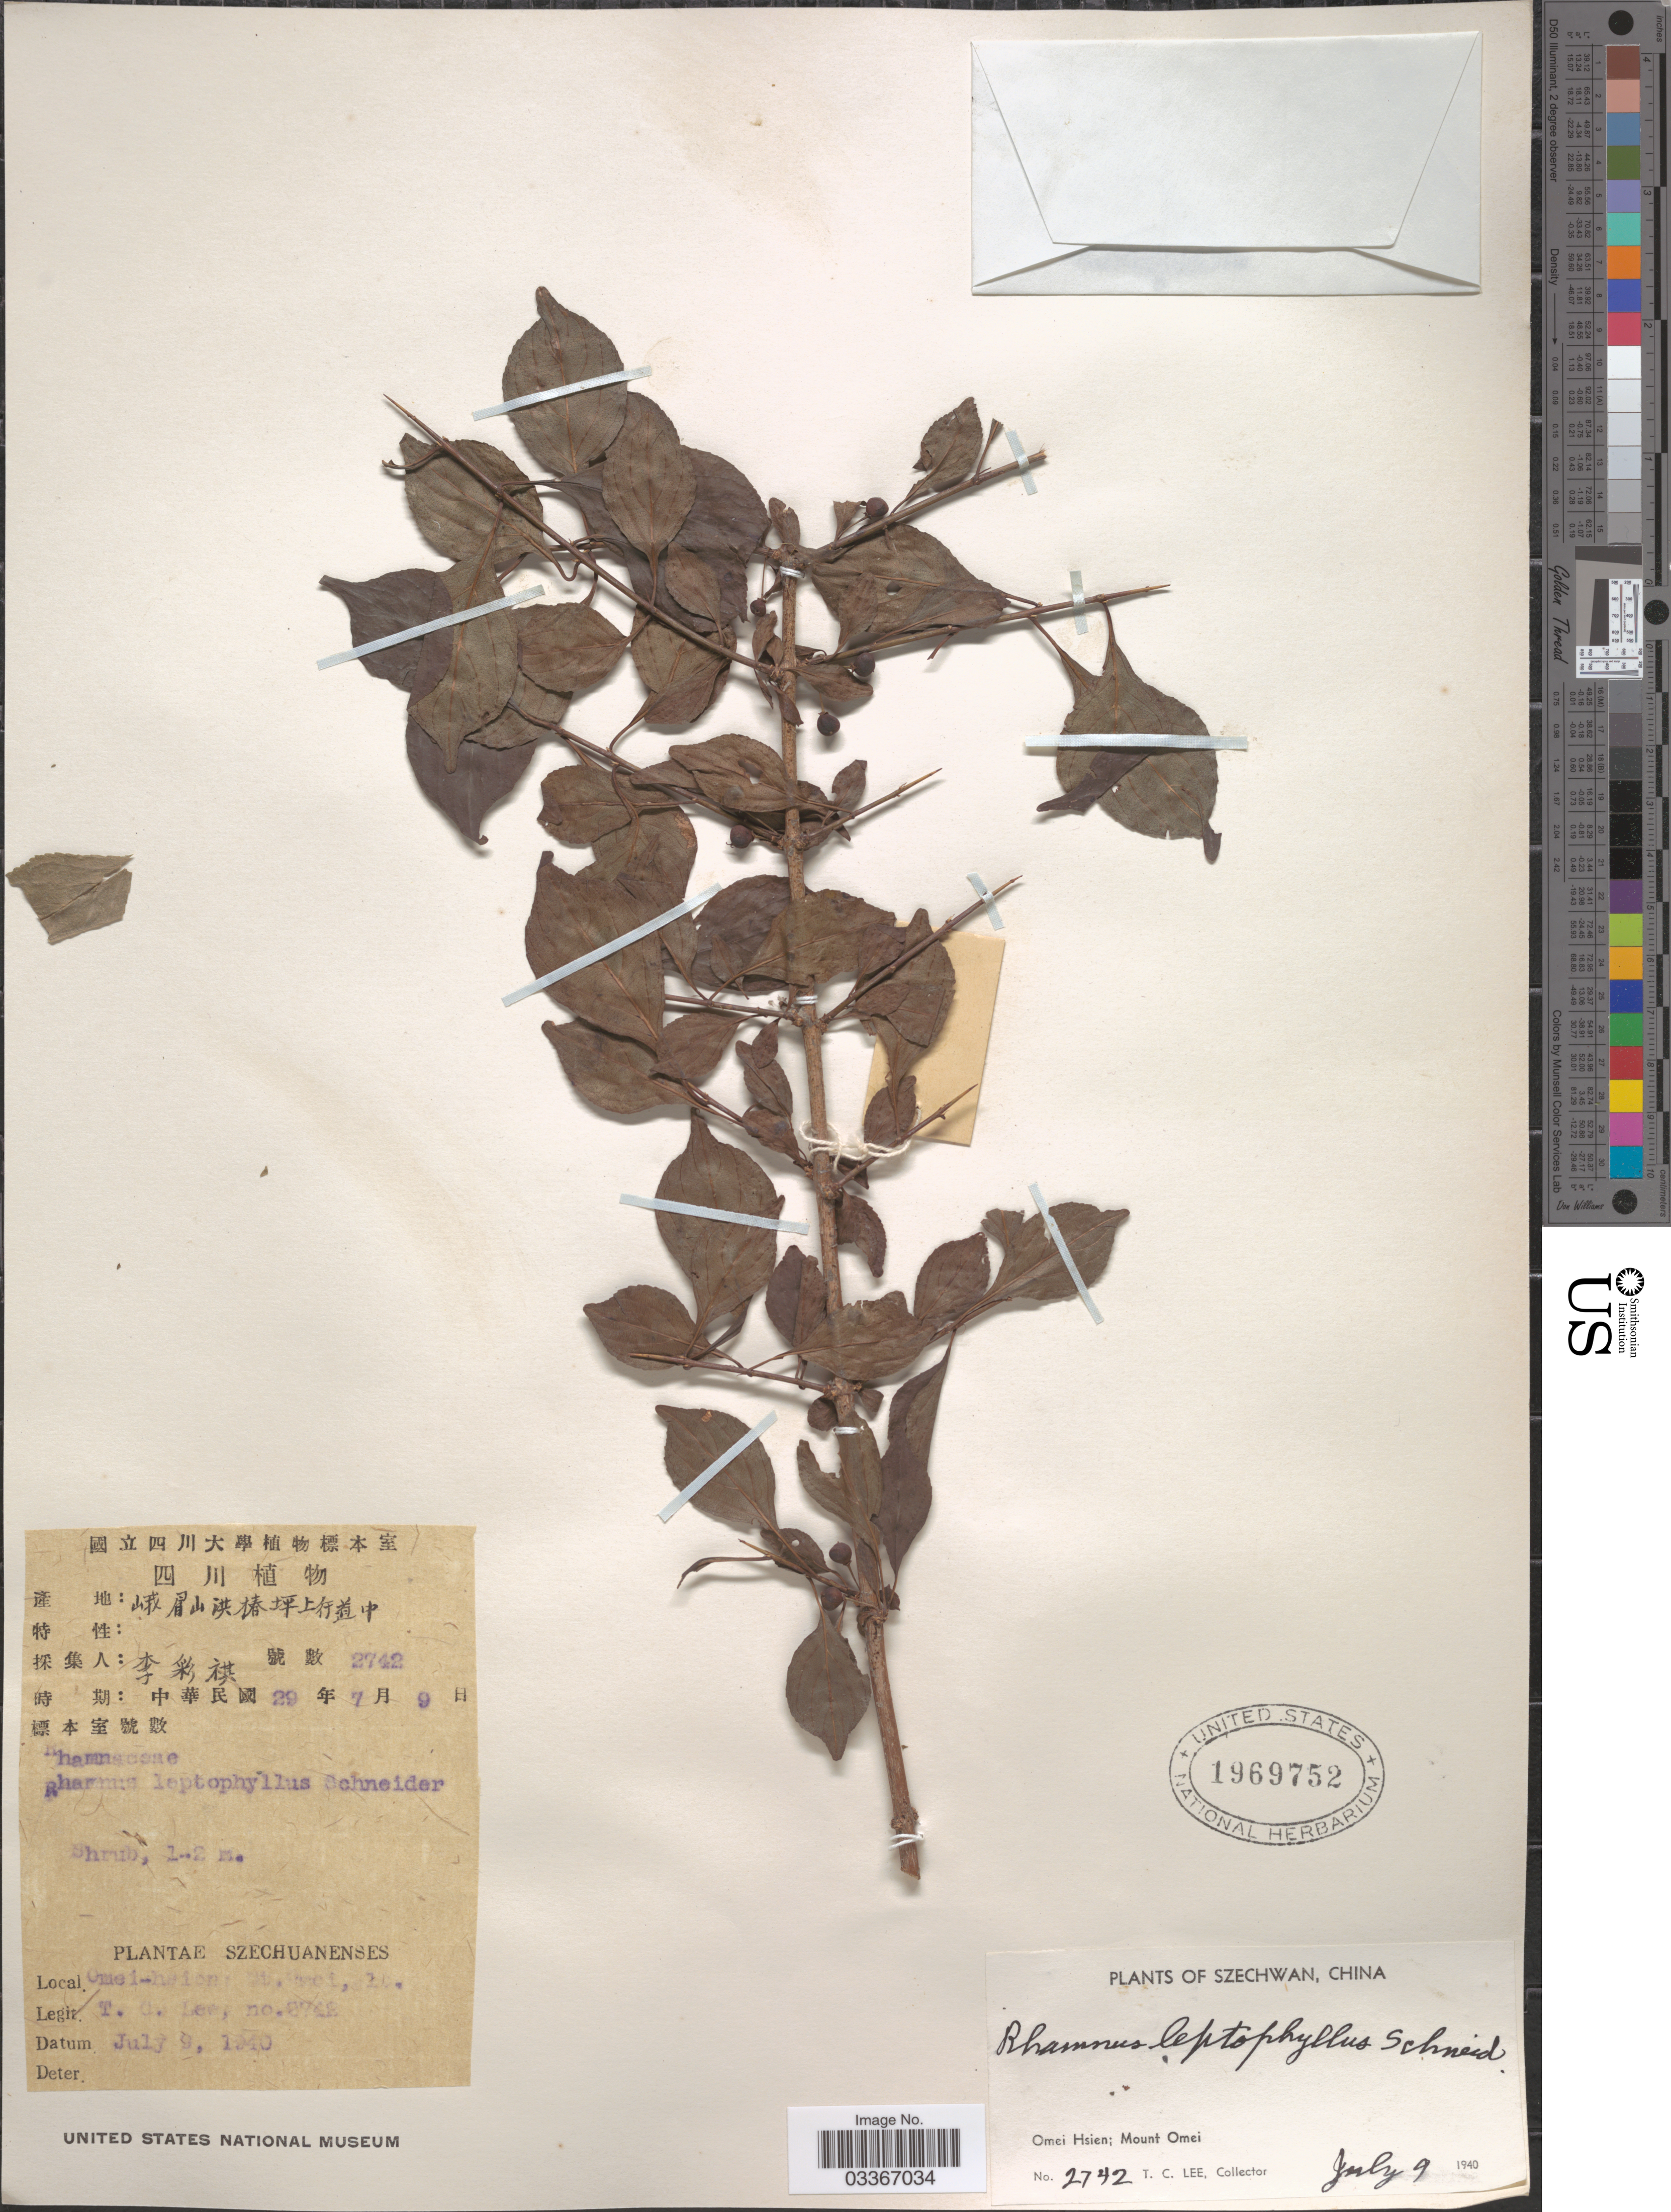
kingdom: Plantae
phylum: Tracheophyta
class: Magnoliopsida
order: Rosales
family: Rhamnaceae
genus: Rhamnus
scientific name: Rhamnus leptophylla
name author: C.K. Schneid.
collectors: T. Lee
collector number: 2742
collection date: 1940-07-09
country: China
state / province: Sichuan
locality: Szechwan. Omei Hsien; Mount Omei. [illegible text].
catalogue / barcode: US 1969752